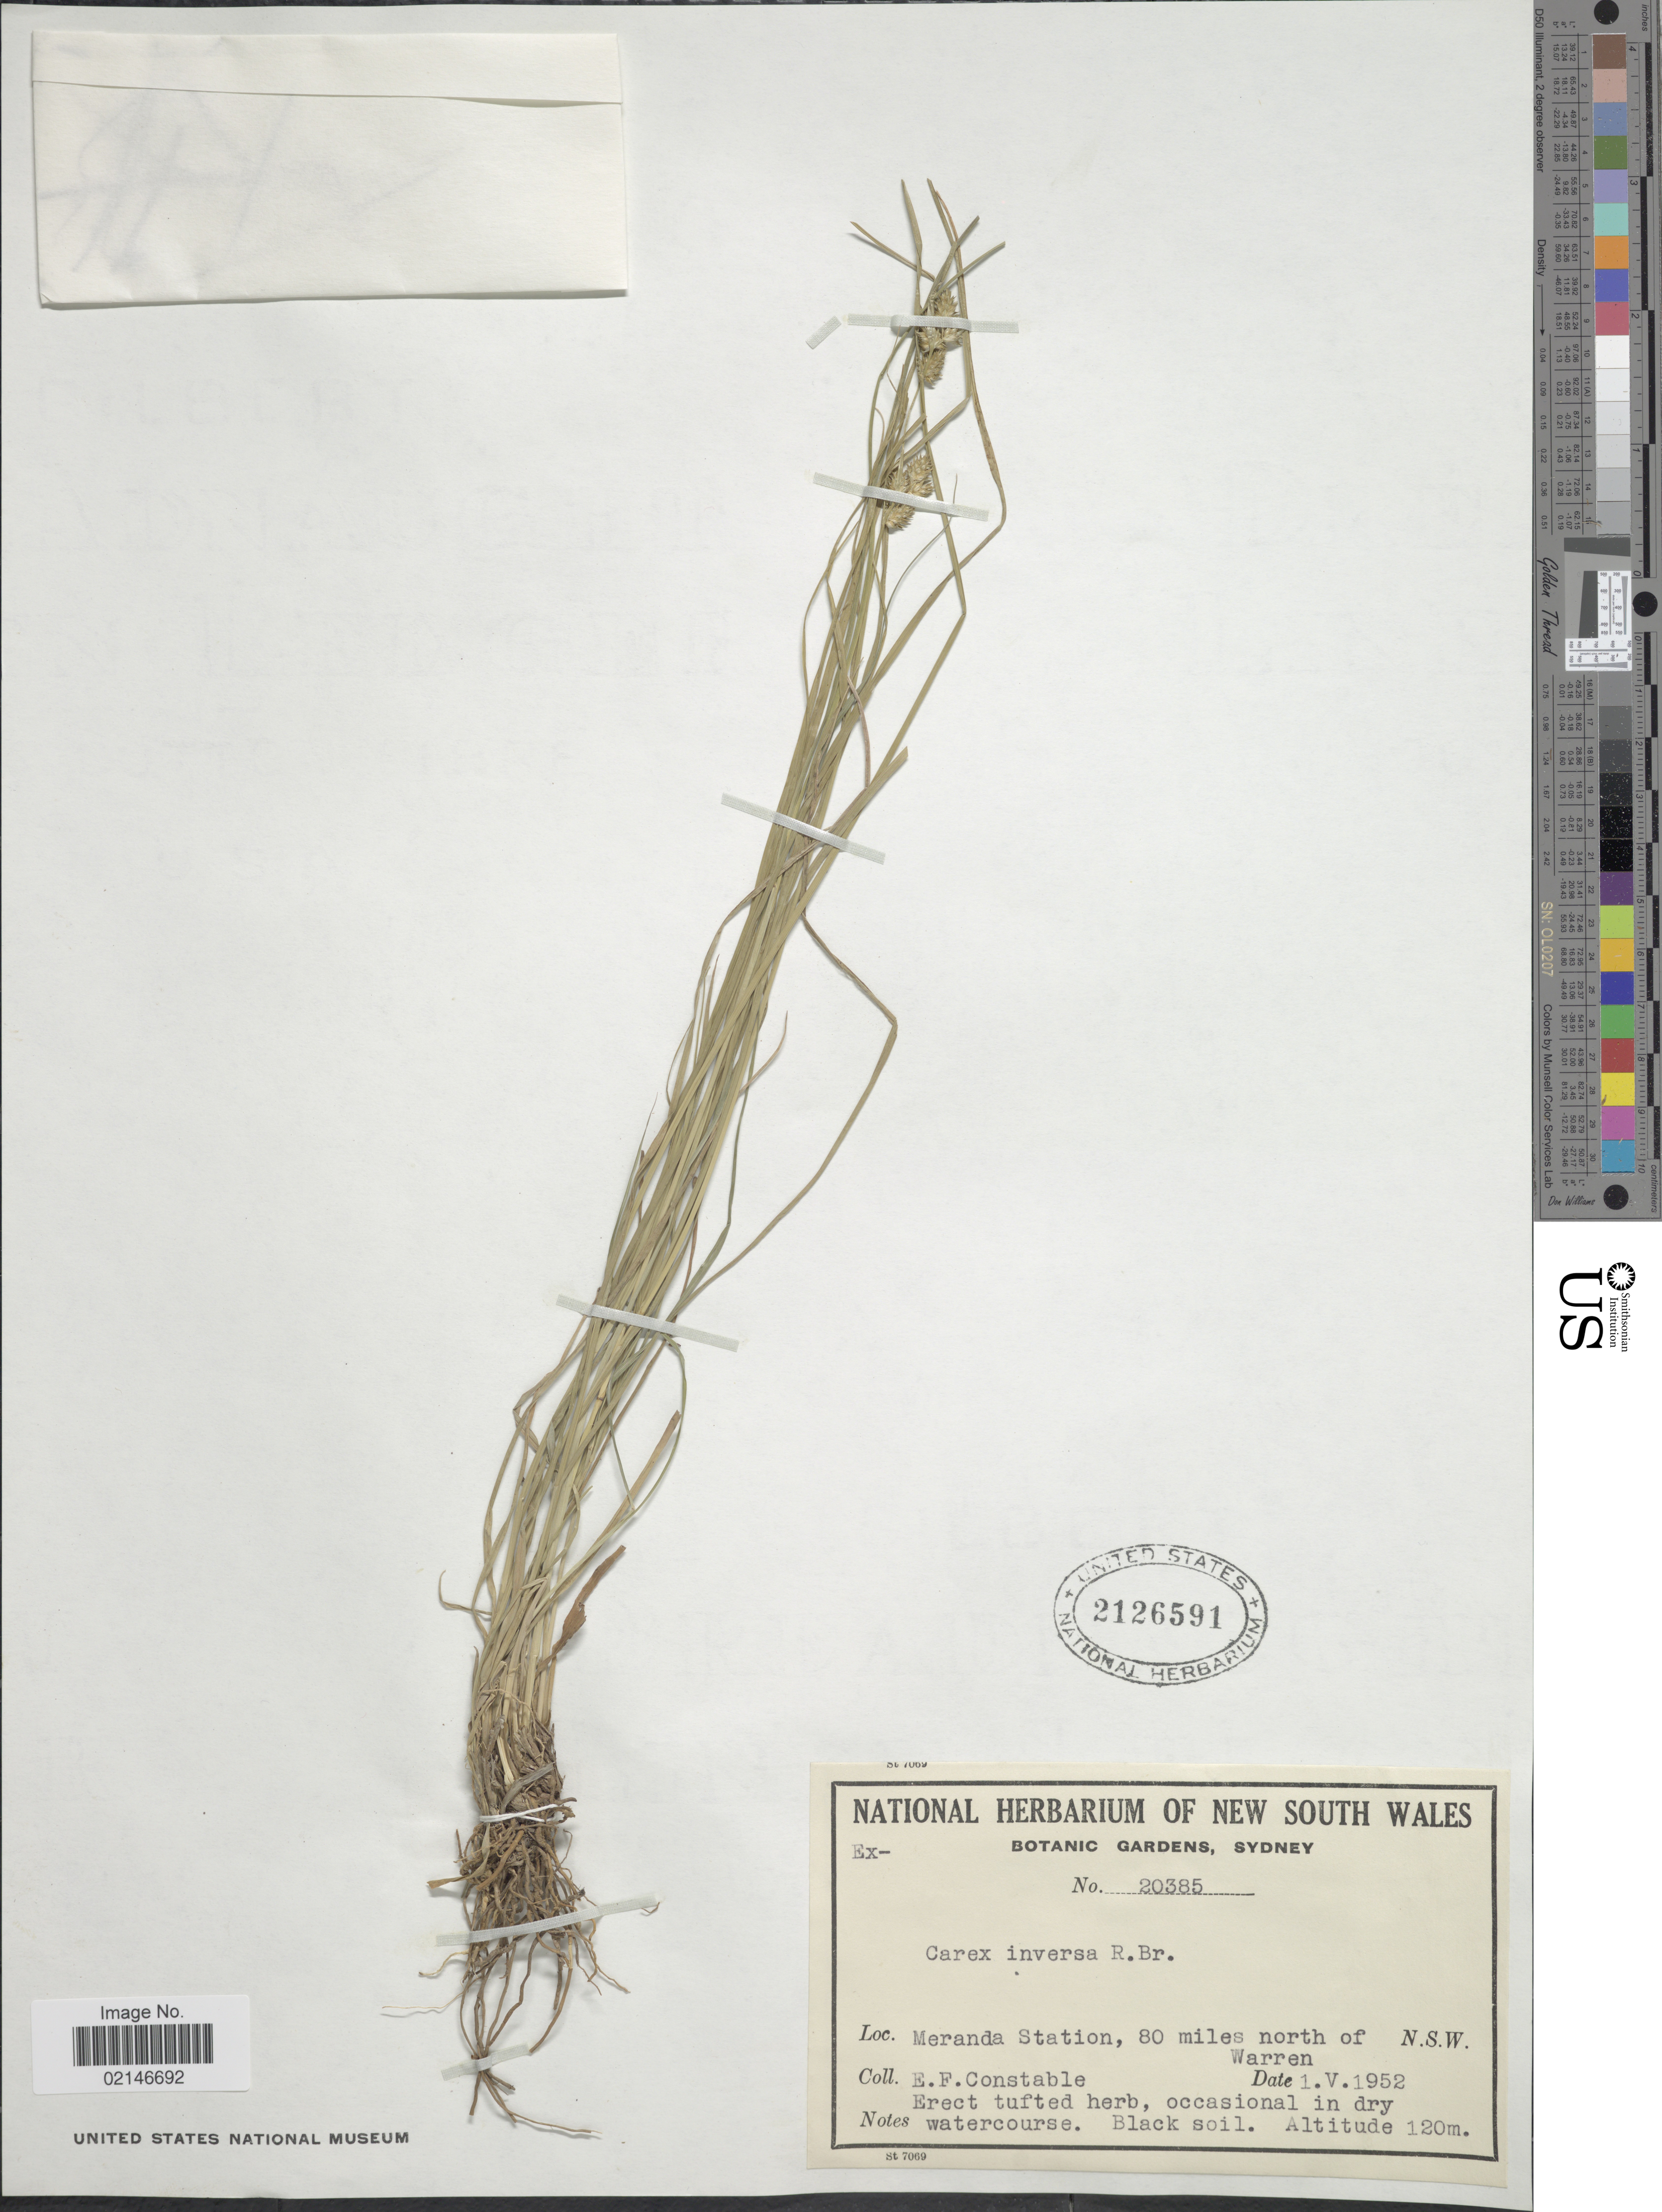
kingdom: Plantae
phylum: Tracheophyta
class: Liliopsida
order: Poales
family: Cyperaceae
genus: Carex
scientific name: Carex inversa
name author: R. Br.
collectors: E. F. Constable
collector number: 20385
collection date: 1952-05-01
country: Australia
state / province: New South Wales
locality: Merenda Station, 80 miles north of Warren, N.S.W.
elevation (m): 120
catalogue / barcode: US 2126591